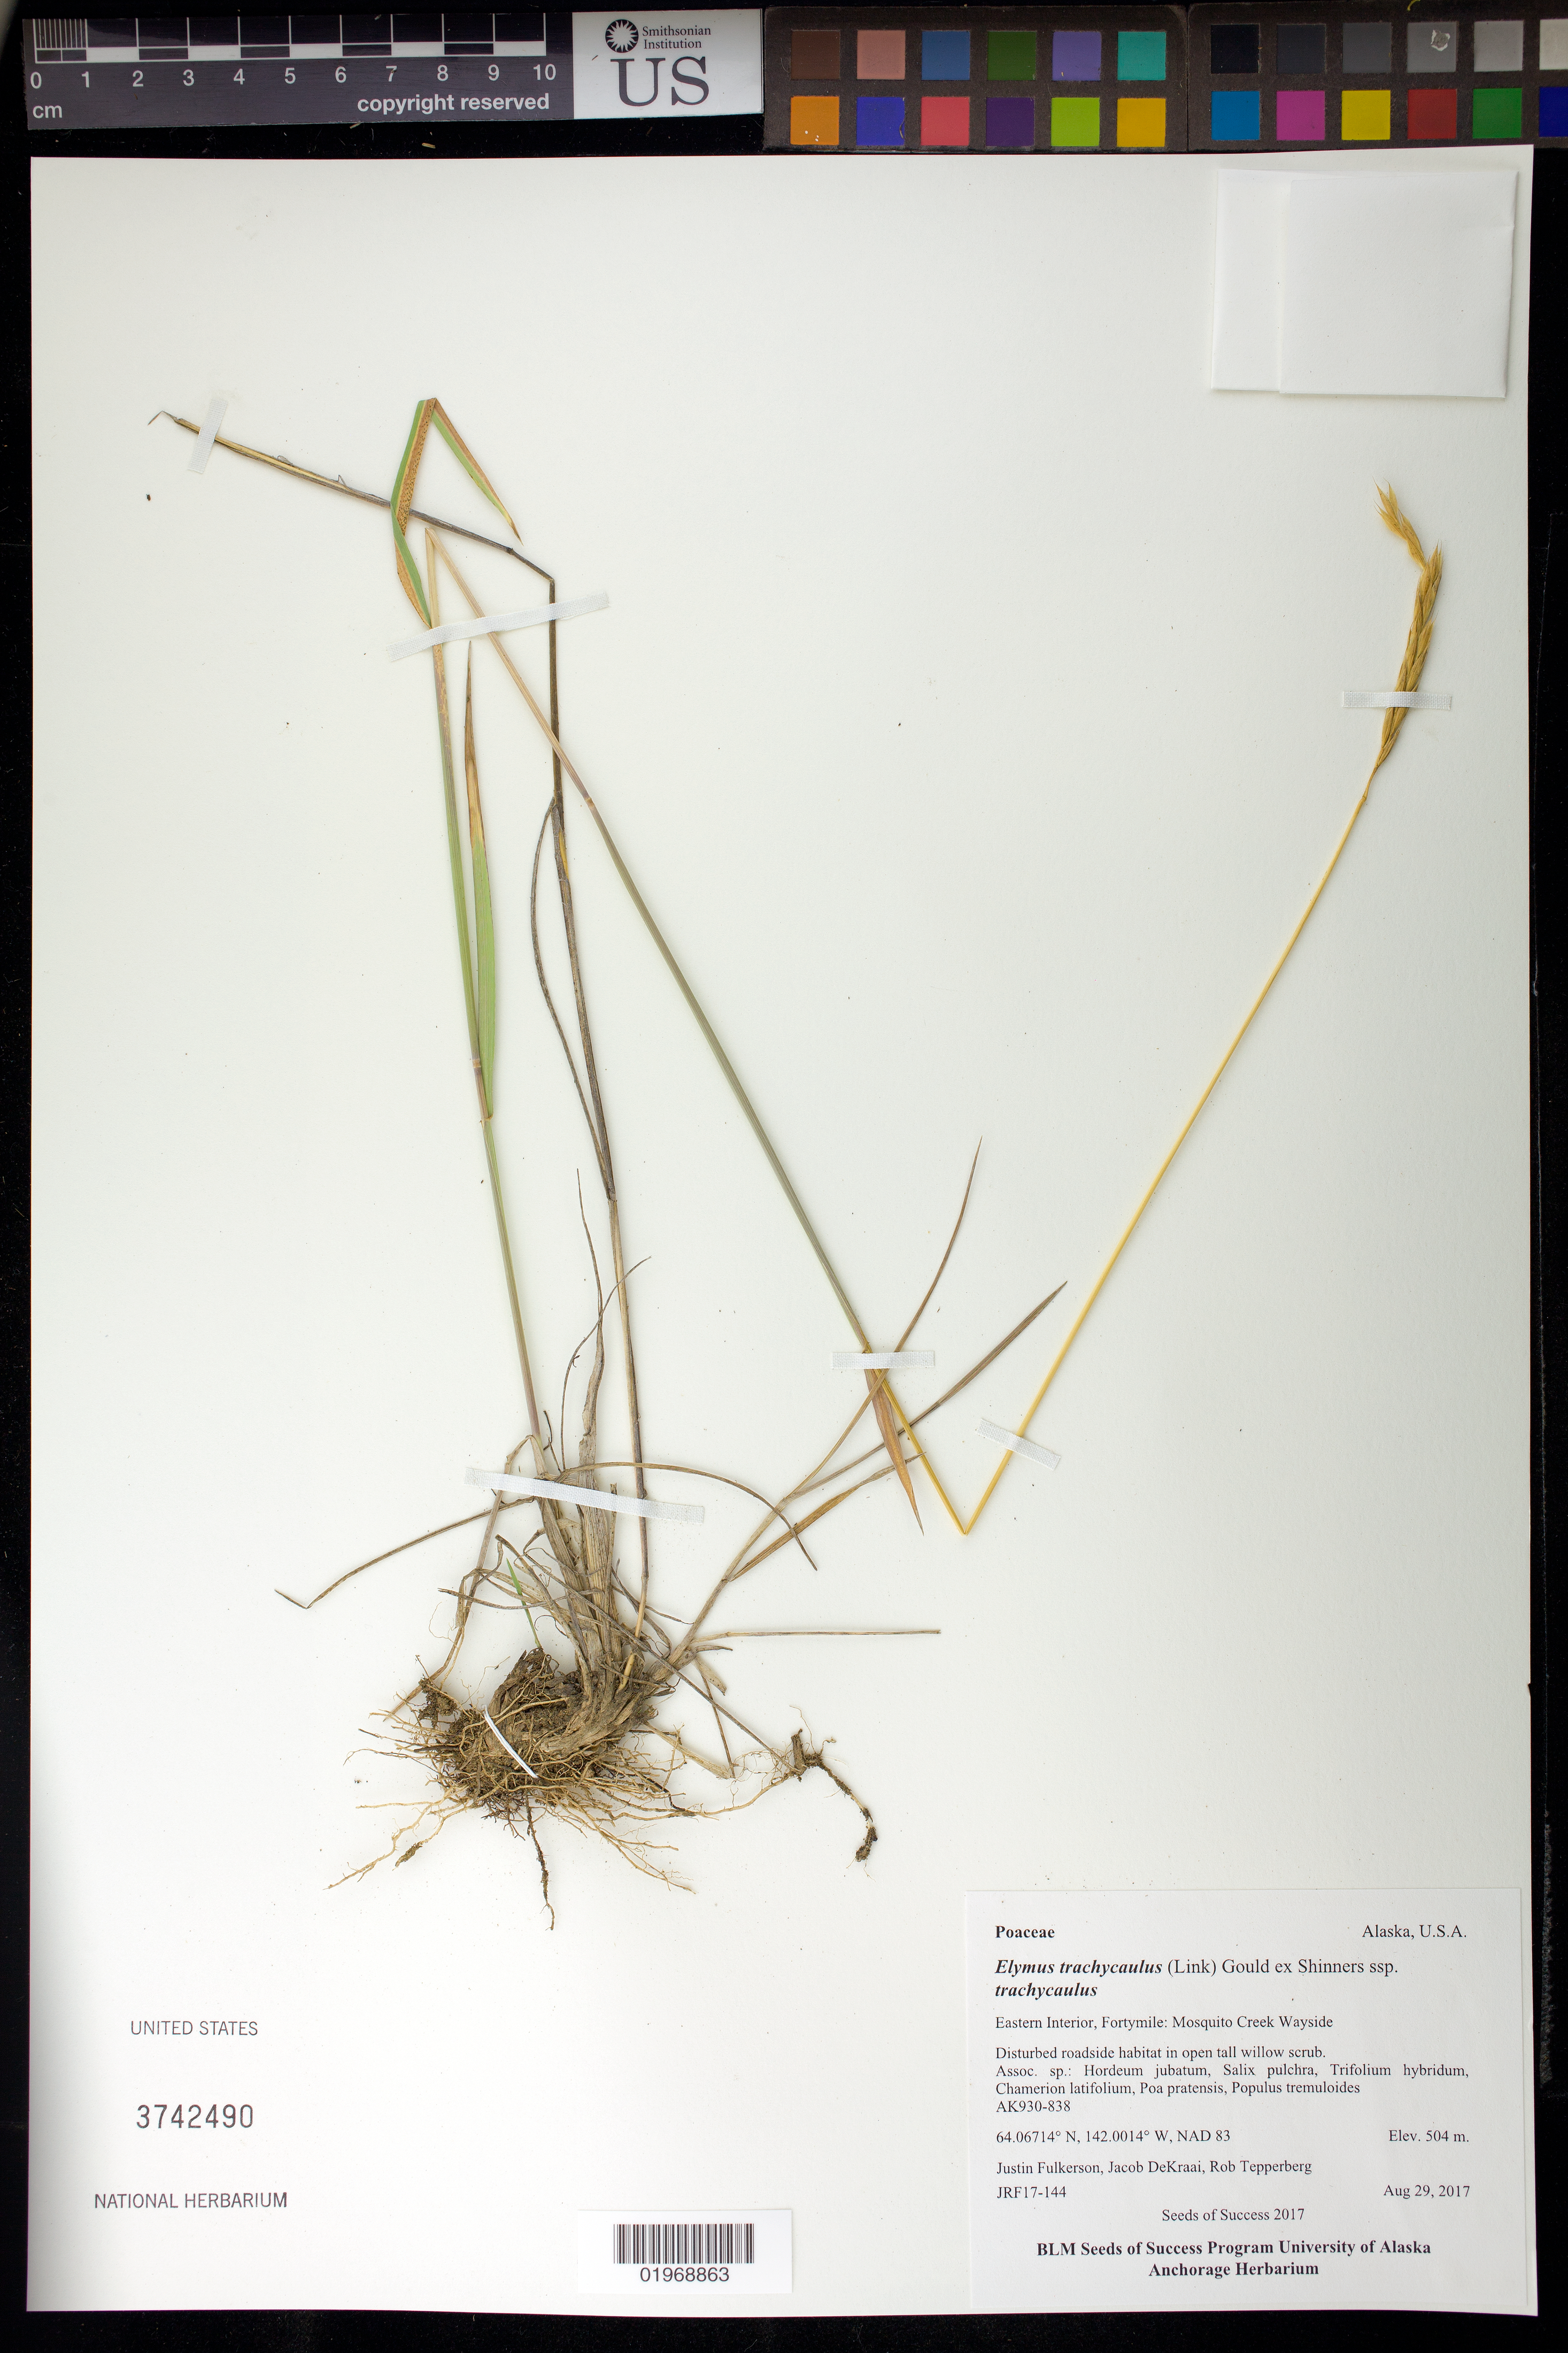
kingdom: Plantae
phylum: Tracheophyta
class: Liliopsida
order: Poales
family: Poaceae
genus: Elymus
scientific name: Elymus trachycaulus subsp. trachycaulus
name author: (Link) Gould ex Shinners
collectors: J. Fulkerson, J. DeKraai & R. Tepperberg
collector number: JRF17-144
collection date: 2017-08-29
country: United States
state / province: Alaska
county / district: Southeast Fairbanks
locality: Eastern Interior, Forty-Mile, Mosquito Creek Wayside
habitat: Disturbed roadside habitat in open tall willow scrub.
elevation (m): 504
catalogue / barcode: US 3742490